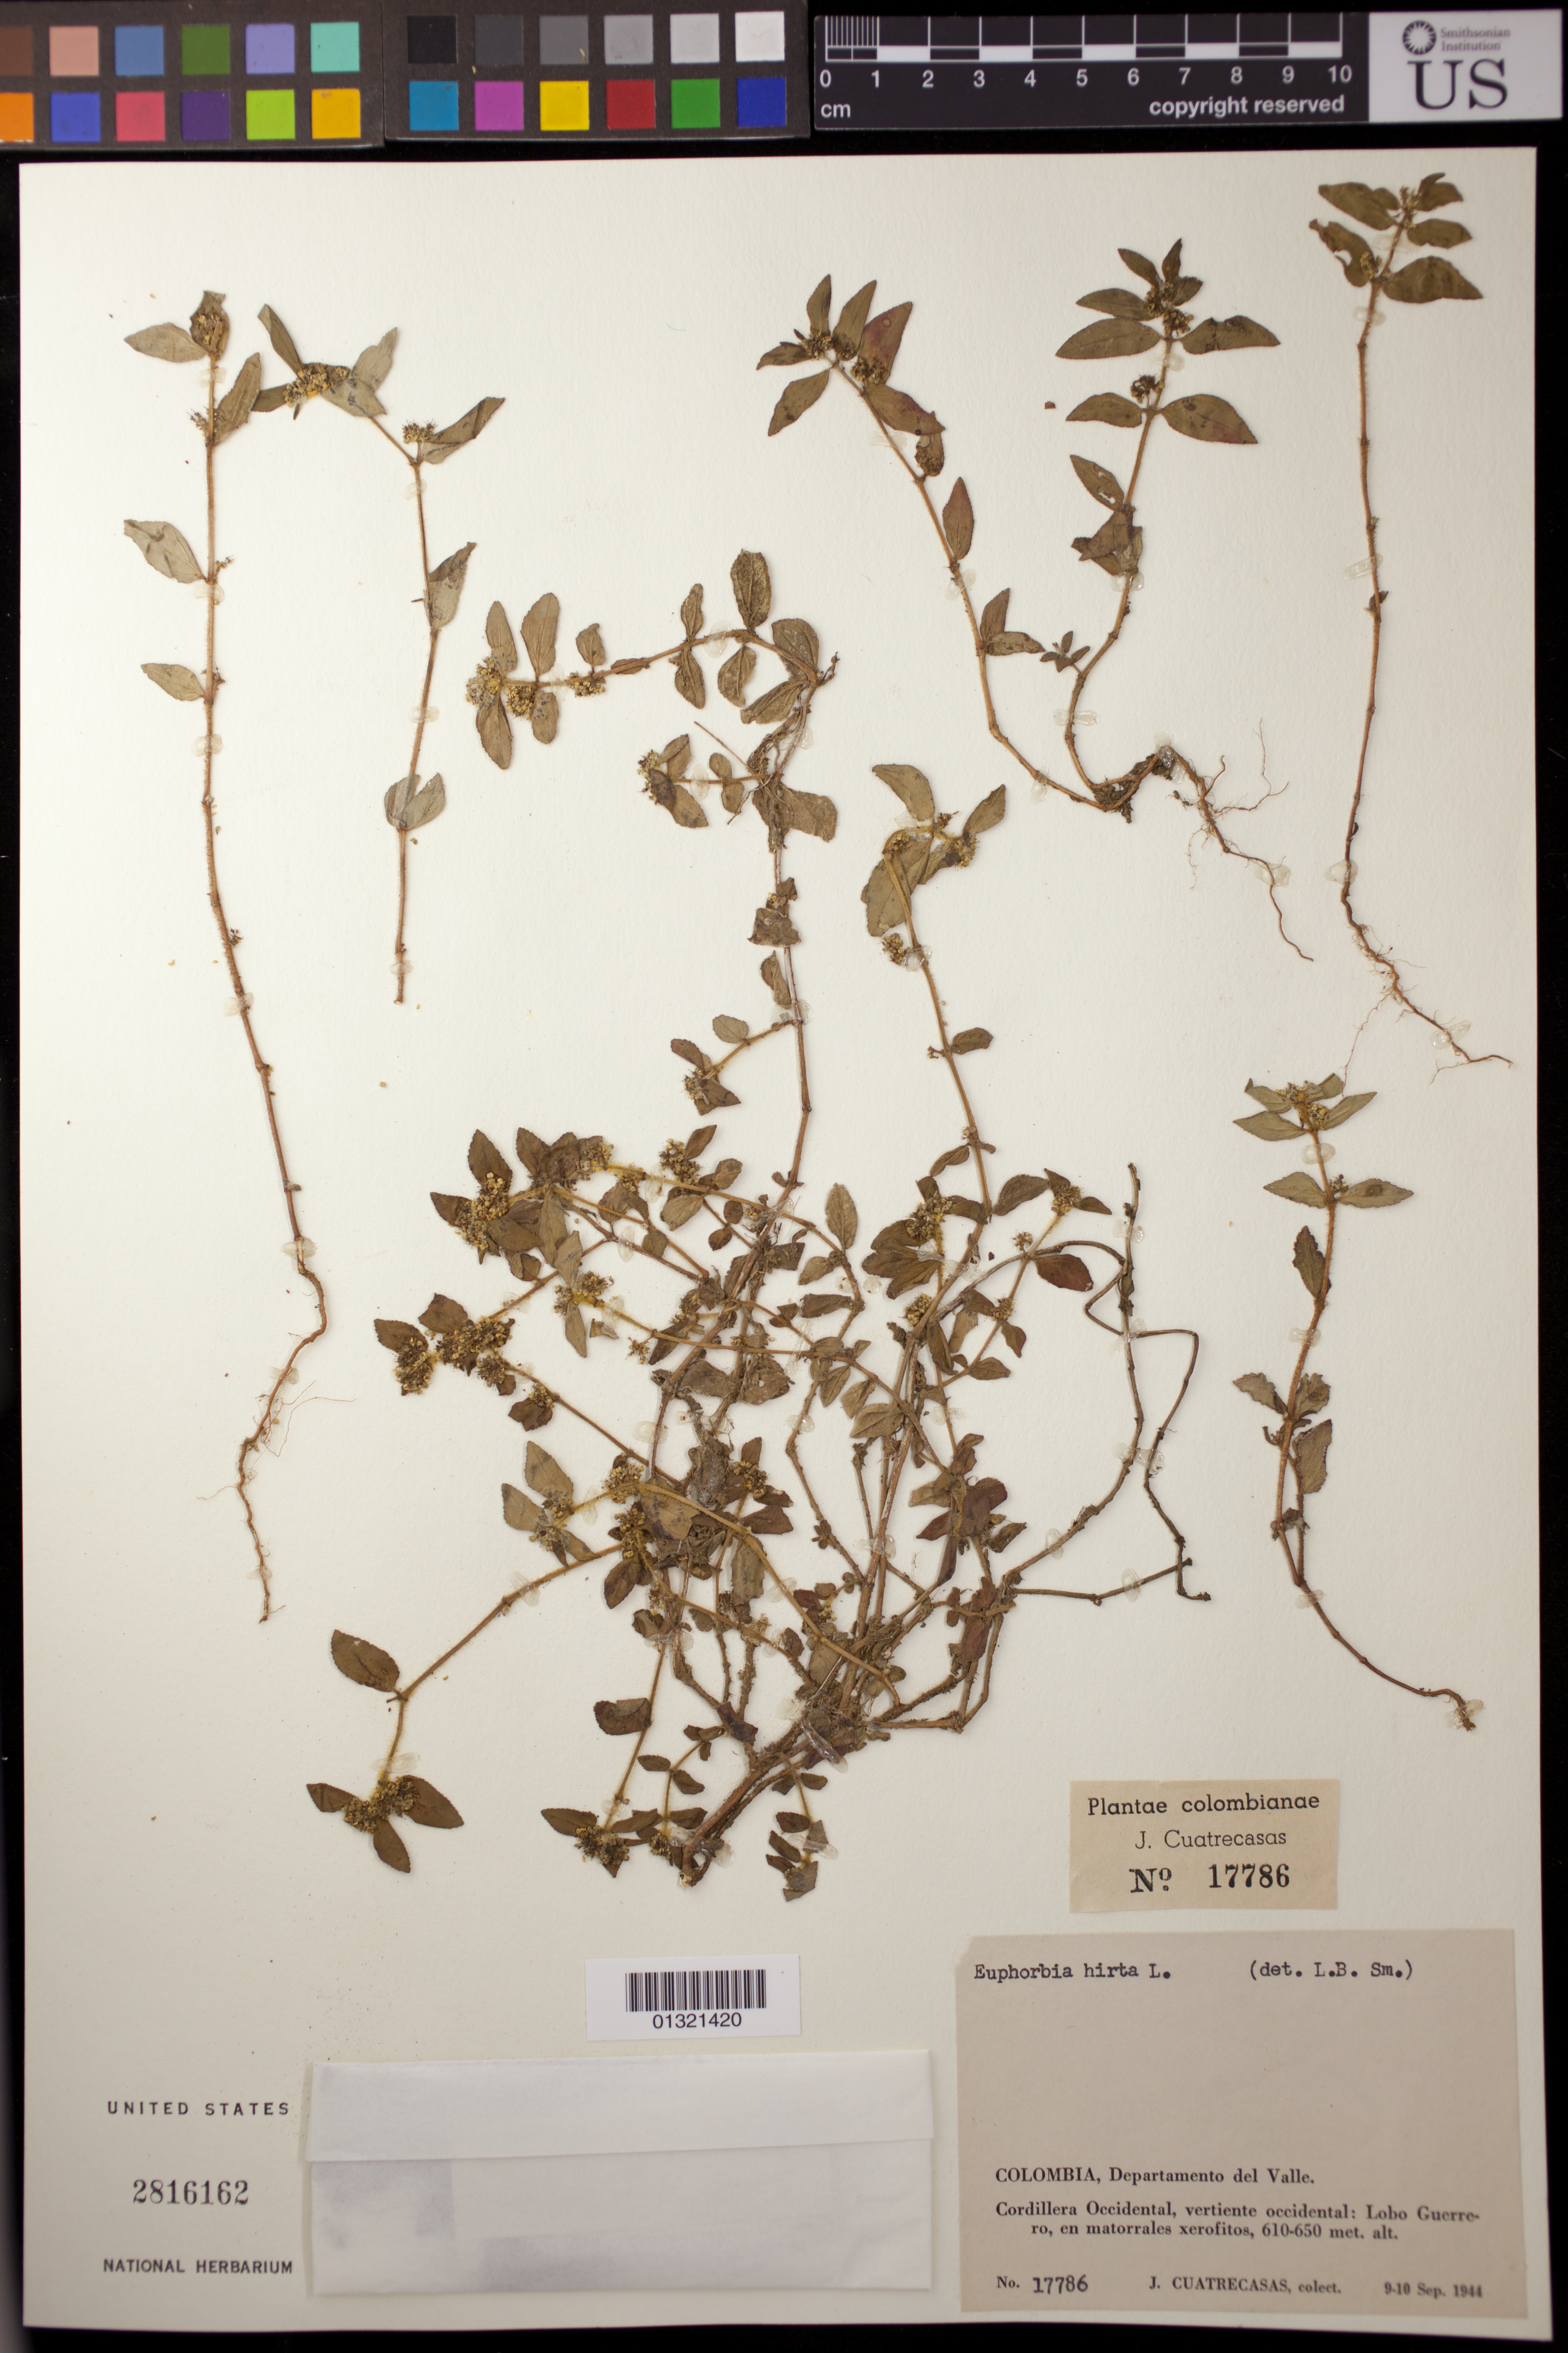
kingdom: Plantae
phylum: Tracheophyta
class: Magnoliopsida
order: Malpighiales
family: Euphorbiaceae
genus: Euphorbia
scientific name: Euphorbia hirta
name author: L.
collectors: J. Cuatrecasas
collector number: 17786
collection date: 1944-09-09/1944-09-10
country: Colombia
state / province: Valle del Cauca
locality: Cordillera Occidental, vertiente occidental: Lobo Guerrero.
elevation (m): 610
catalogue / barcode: US 2816162